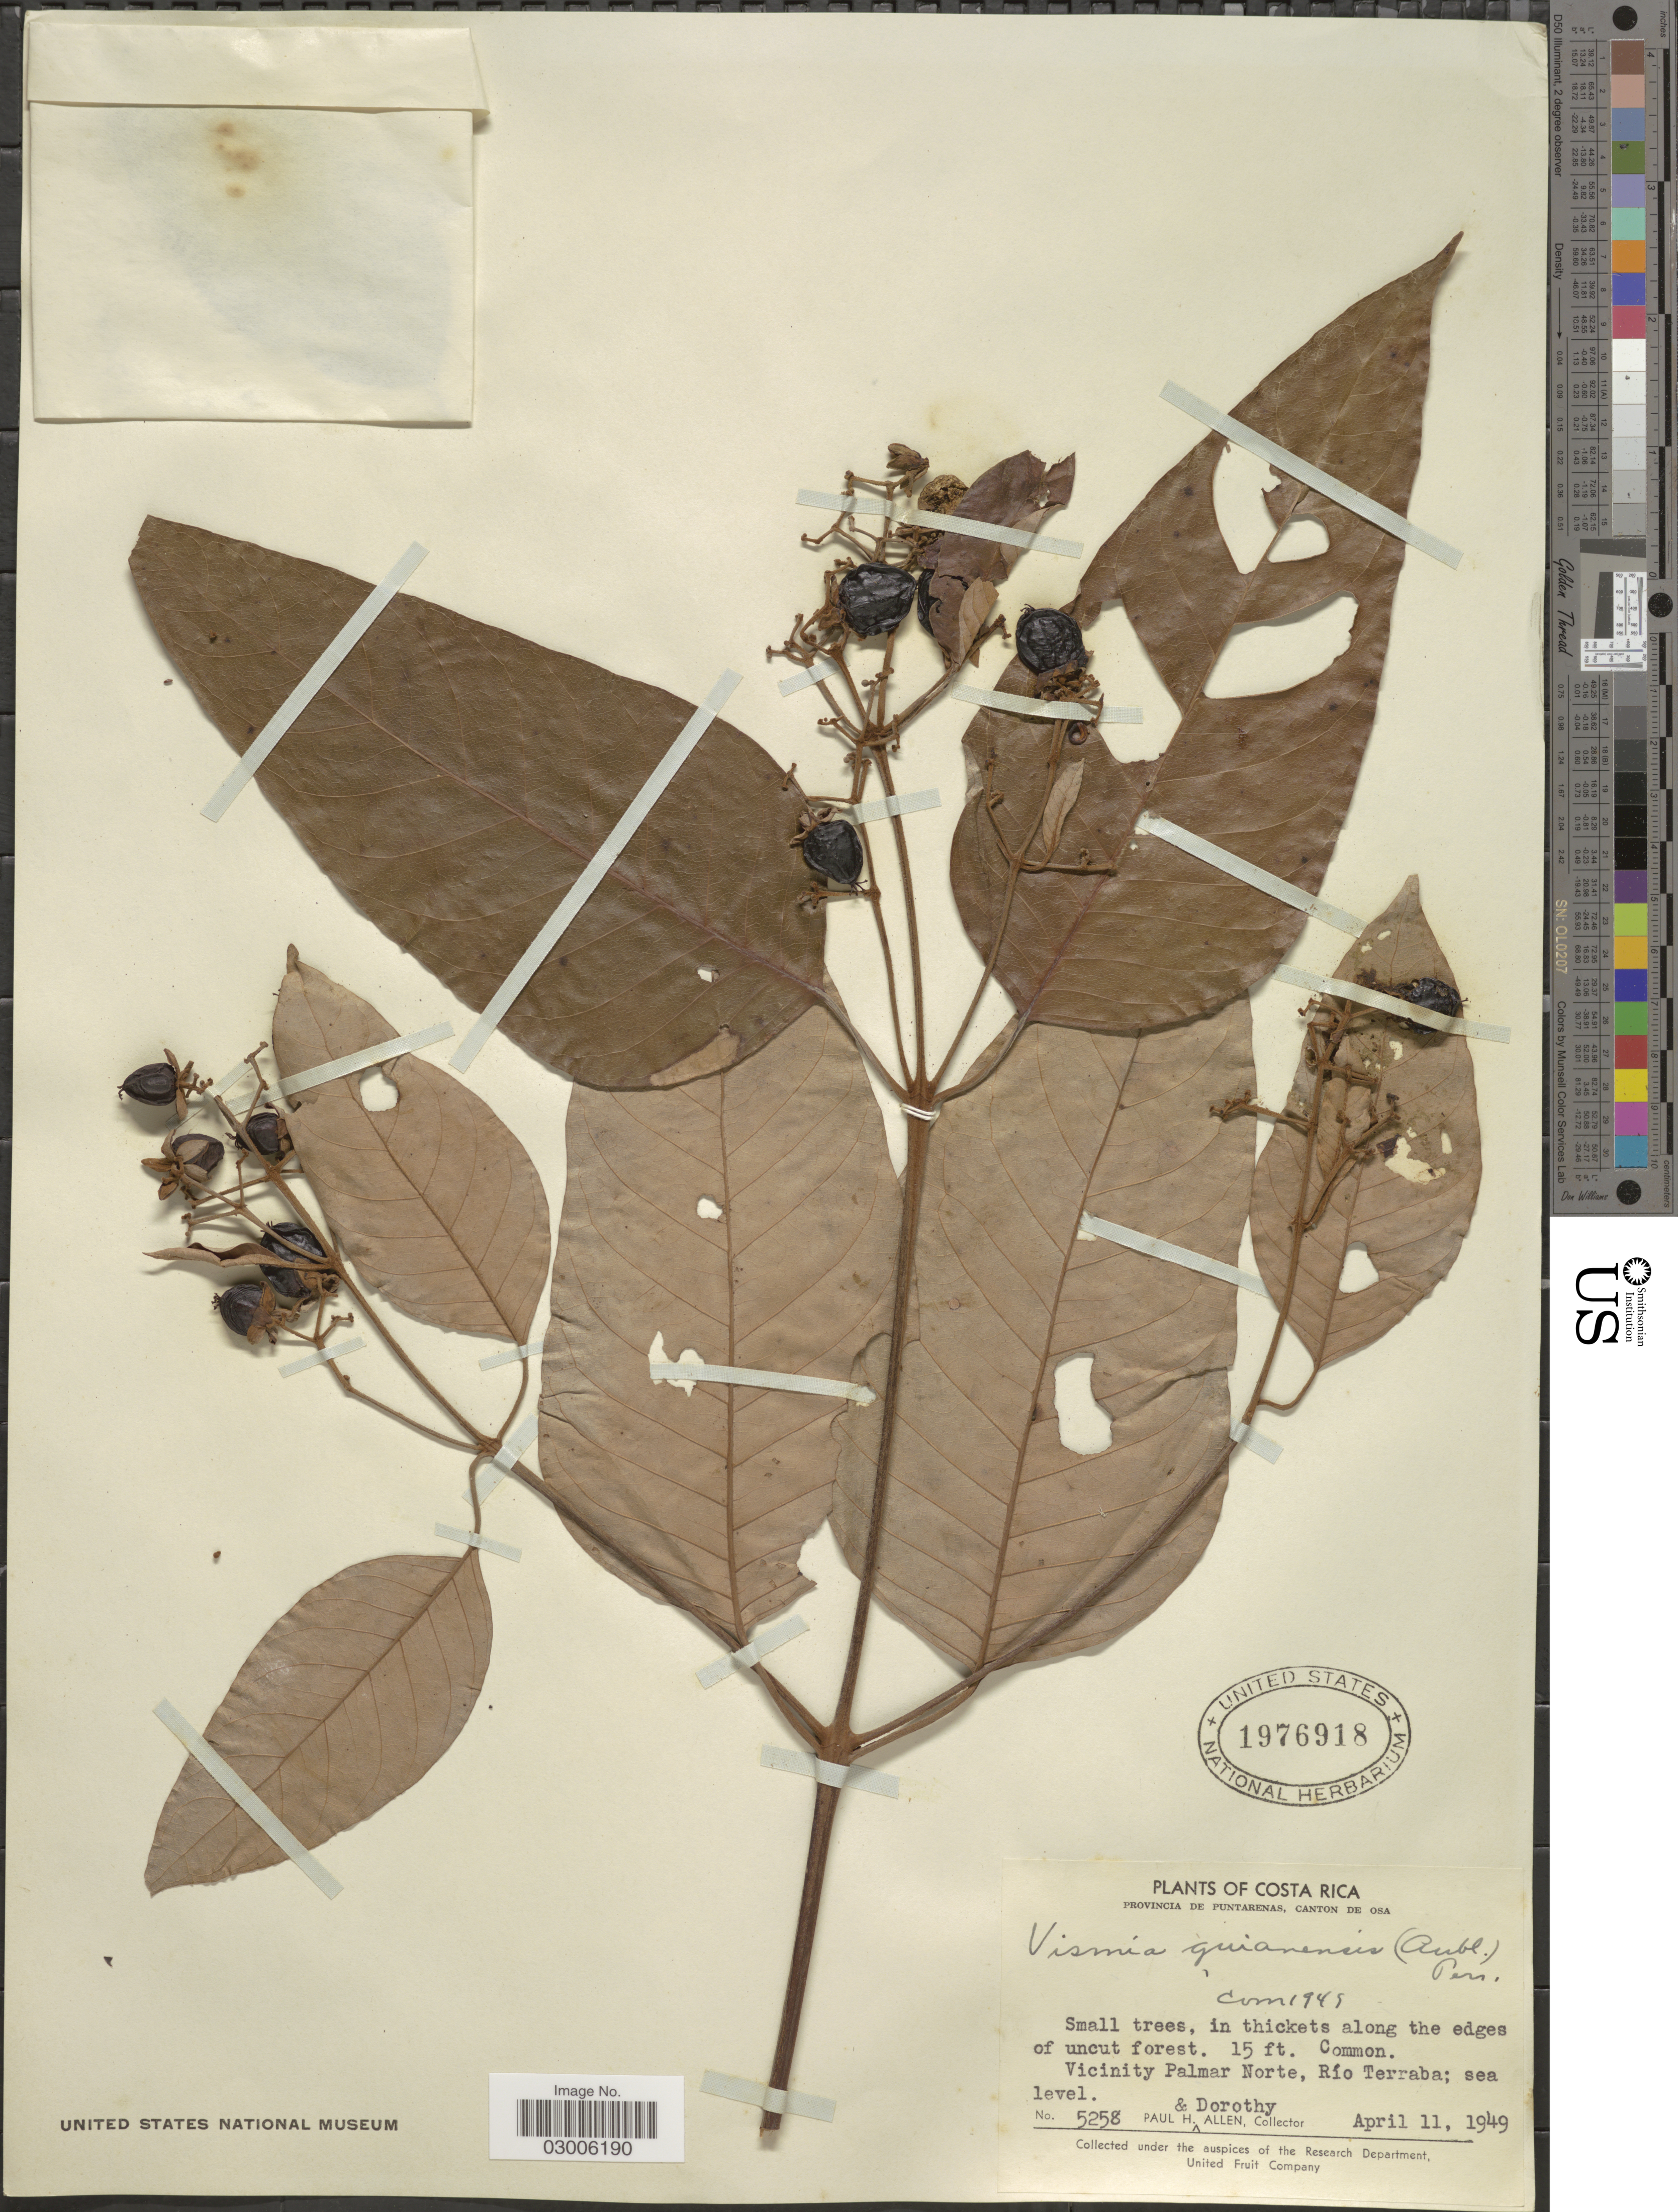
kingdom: Plantae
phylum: Tracheophyta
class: Magnoliopsida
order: Malpighiales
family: Hypericaceae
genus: Vismia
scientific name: Vismia baccifera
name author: (L.) Triana & Planch.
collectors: P. H. Allen & D. O. Allen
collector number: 5258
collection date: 1949-04-11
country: Costa Rica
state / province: Puntarenas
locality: Canton de Osa. Vicinity Palmar Norte, Río Terraba.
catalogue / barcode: US 1976918